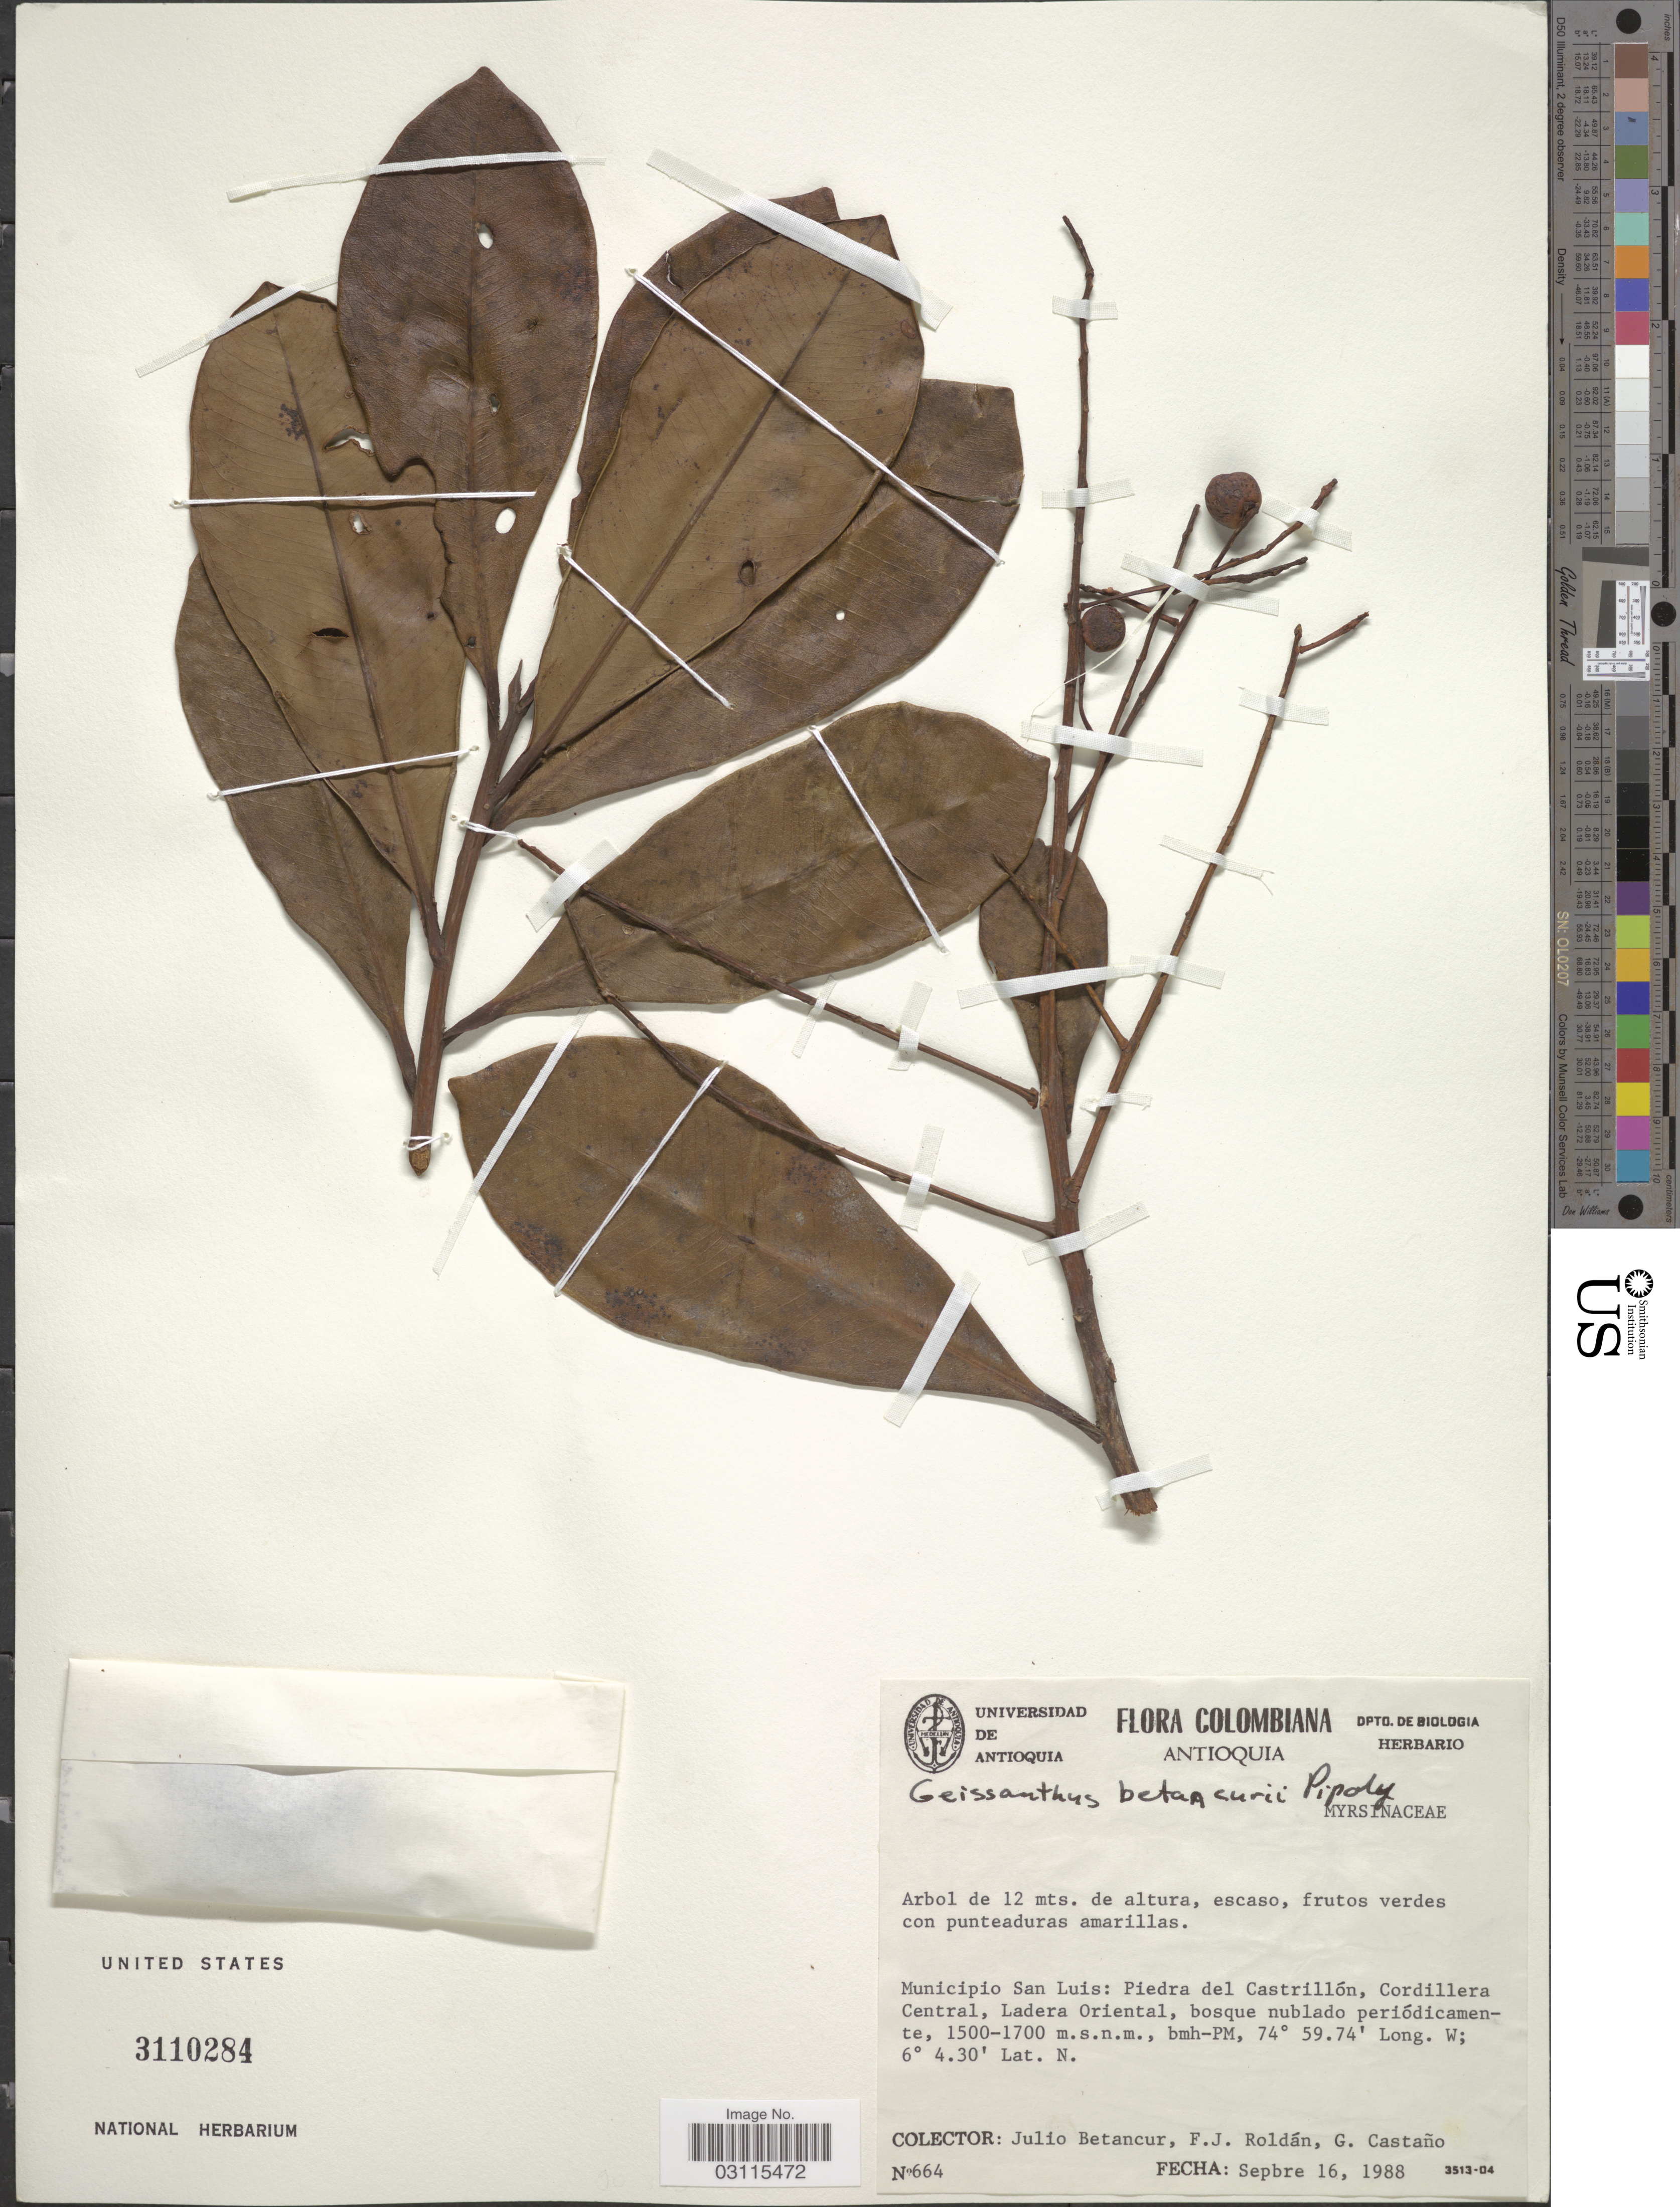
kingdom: Plantae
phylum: Tracheophyta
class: Magnoliopsida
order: Ericales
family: Primulaceae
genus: Geissanthus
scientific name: Geissanthus betancurii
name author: Pipoly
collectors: J. Betancur, F. J. Roldán & G. Castano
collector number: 664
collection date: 1988-09-16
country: Colombia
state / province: Antioquia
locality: Municipio San Luis: Piedra del Castrillón, Cordillera Central, Ladera Oriental.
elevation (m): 1500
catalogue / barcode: US 3110284